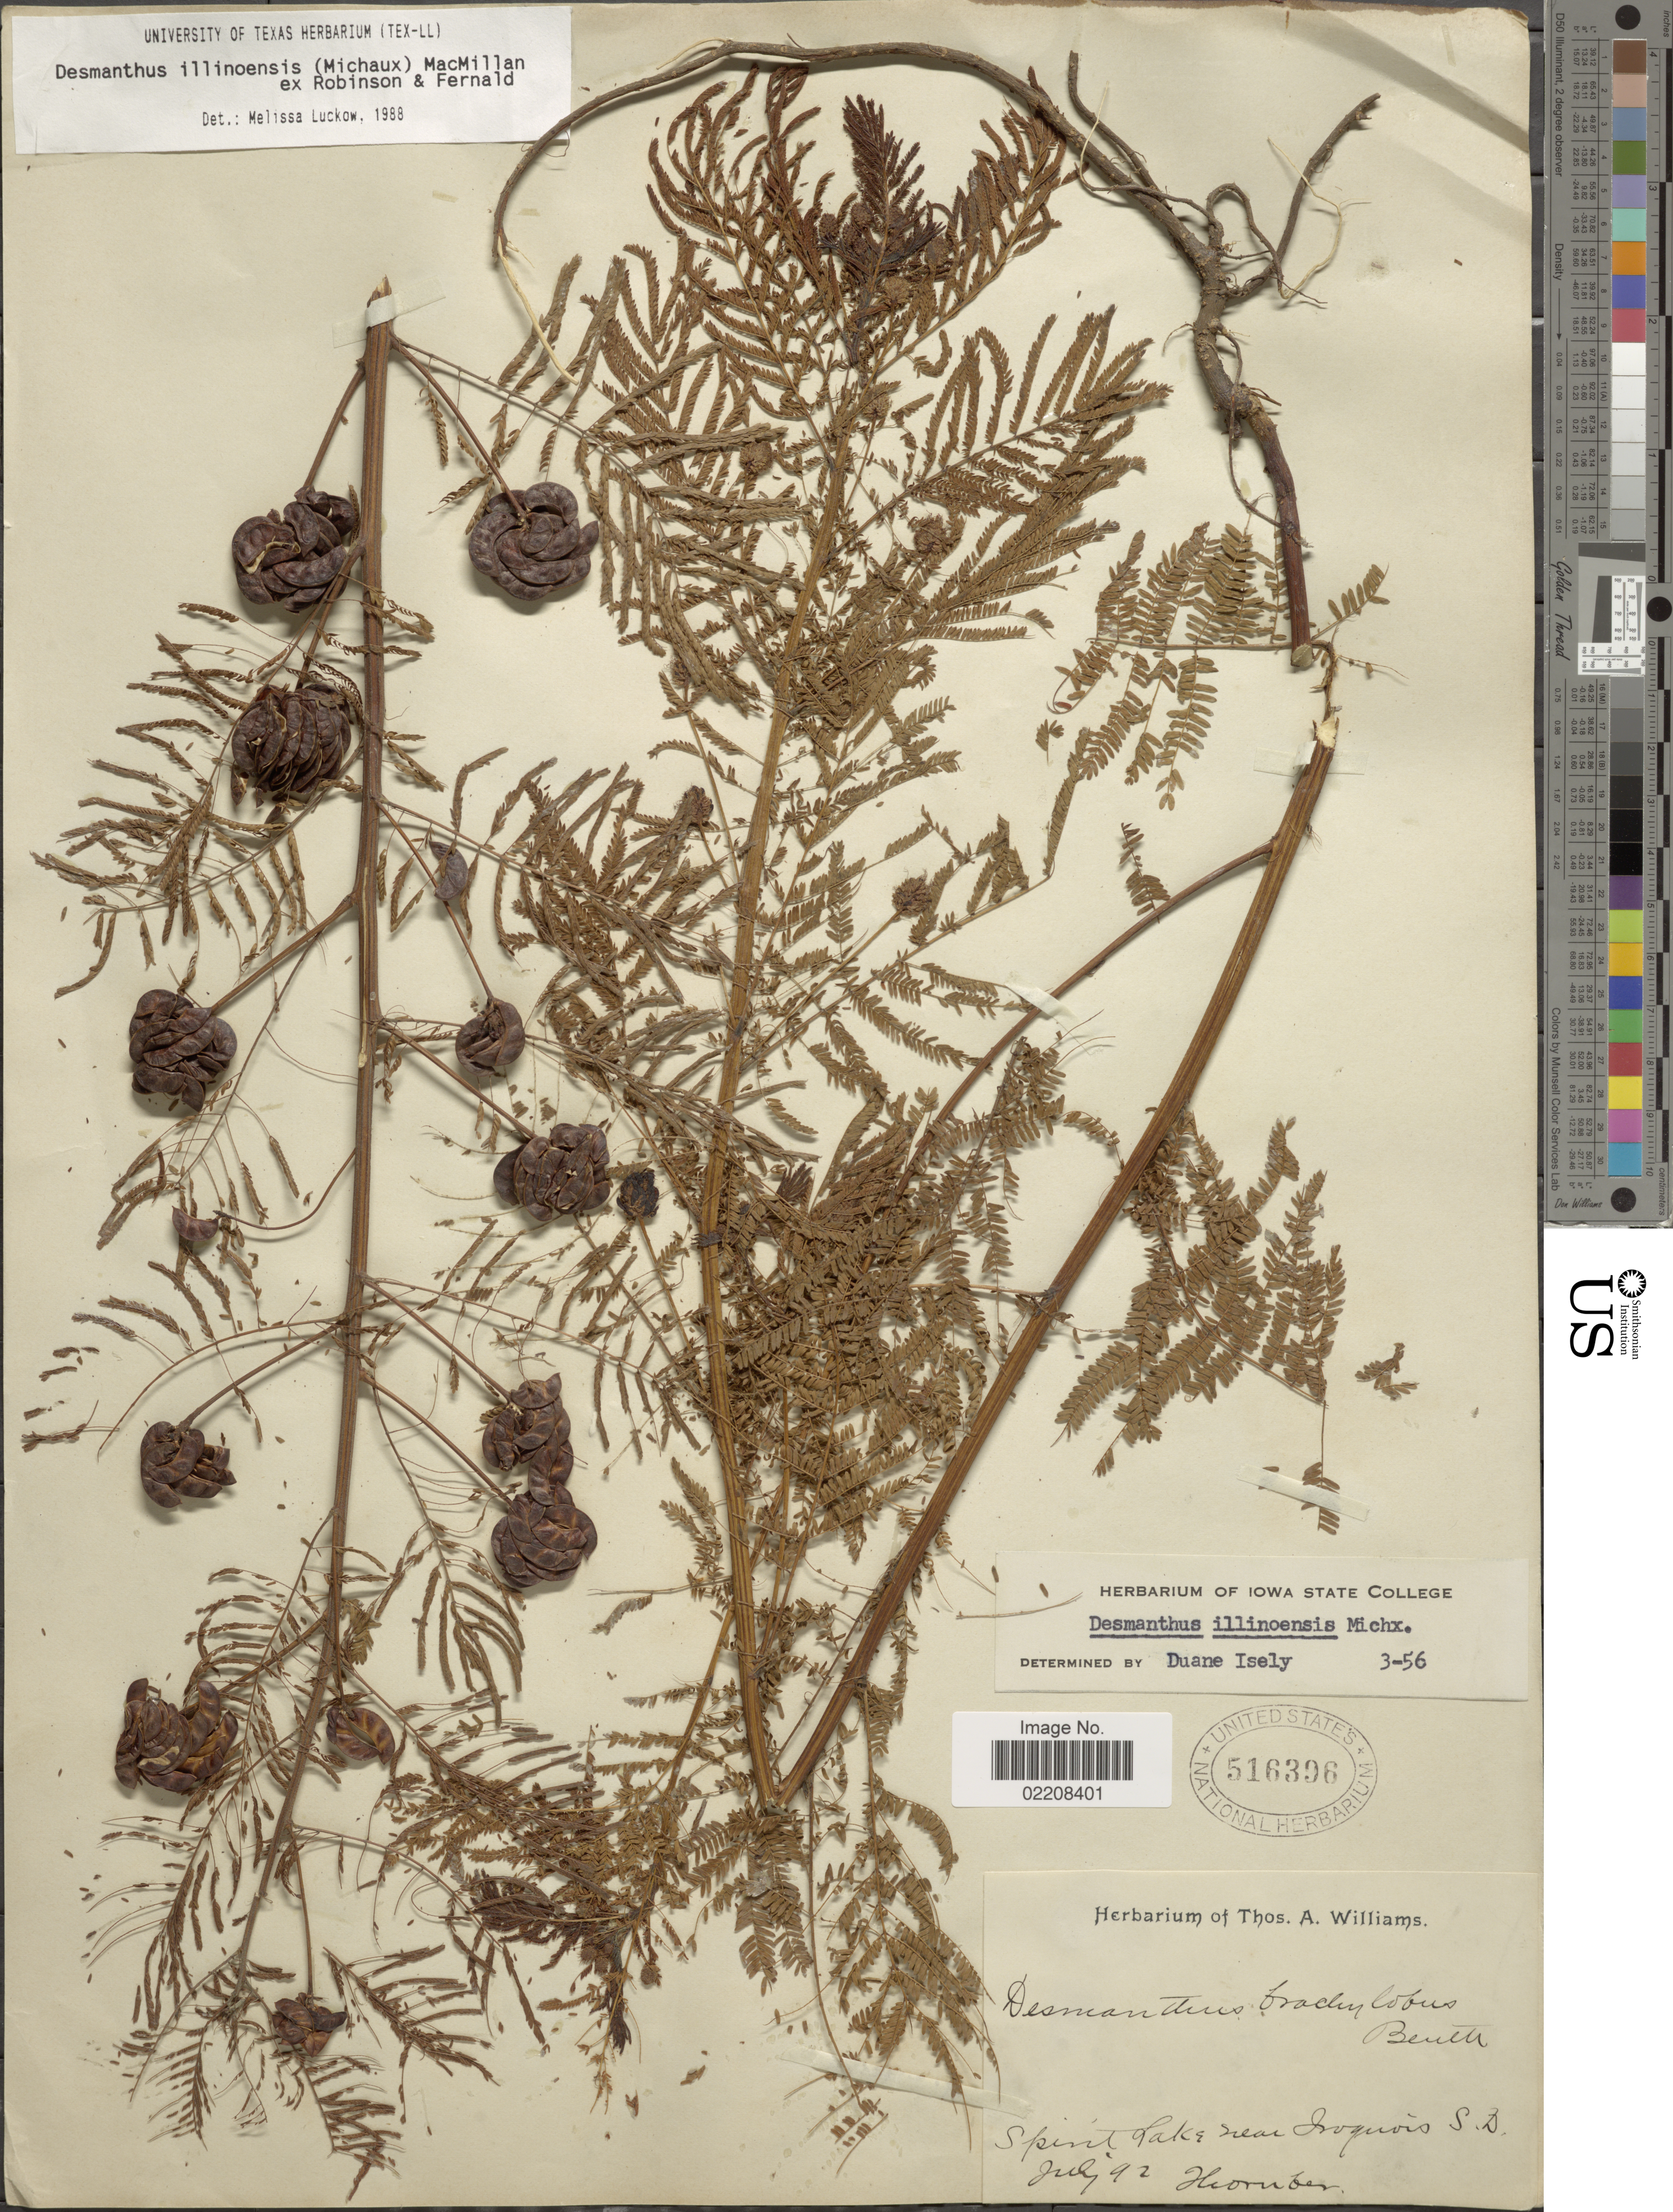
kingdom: Plantae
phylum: Tracheophyta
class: Magnoliopsida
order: Fabales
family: Fabaceae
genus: Desmanthus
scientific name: Desmanthus illinoensis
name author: (Michx.) MacMill.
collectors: ex herb. Thos. A. Williams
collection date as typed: Transcribed d/m/y: /7/92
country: United States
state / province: South Dakota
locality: Spirit Lake near Iroquois S.D.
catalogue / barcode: US 516396